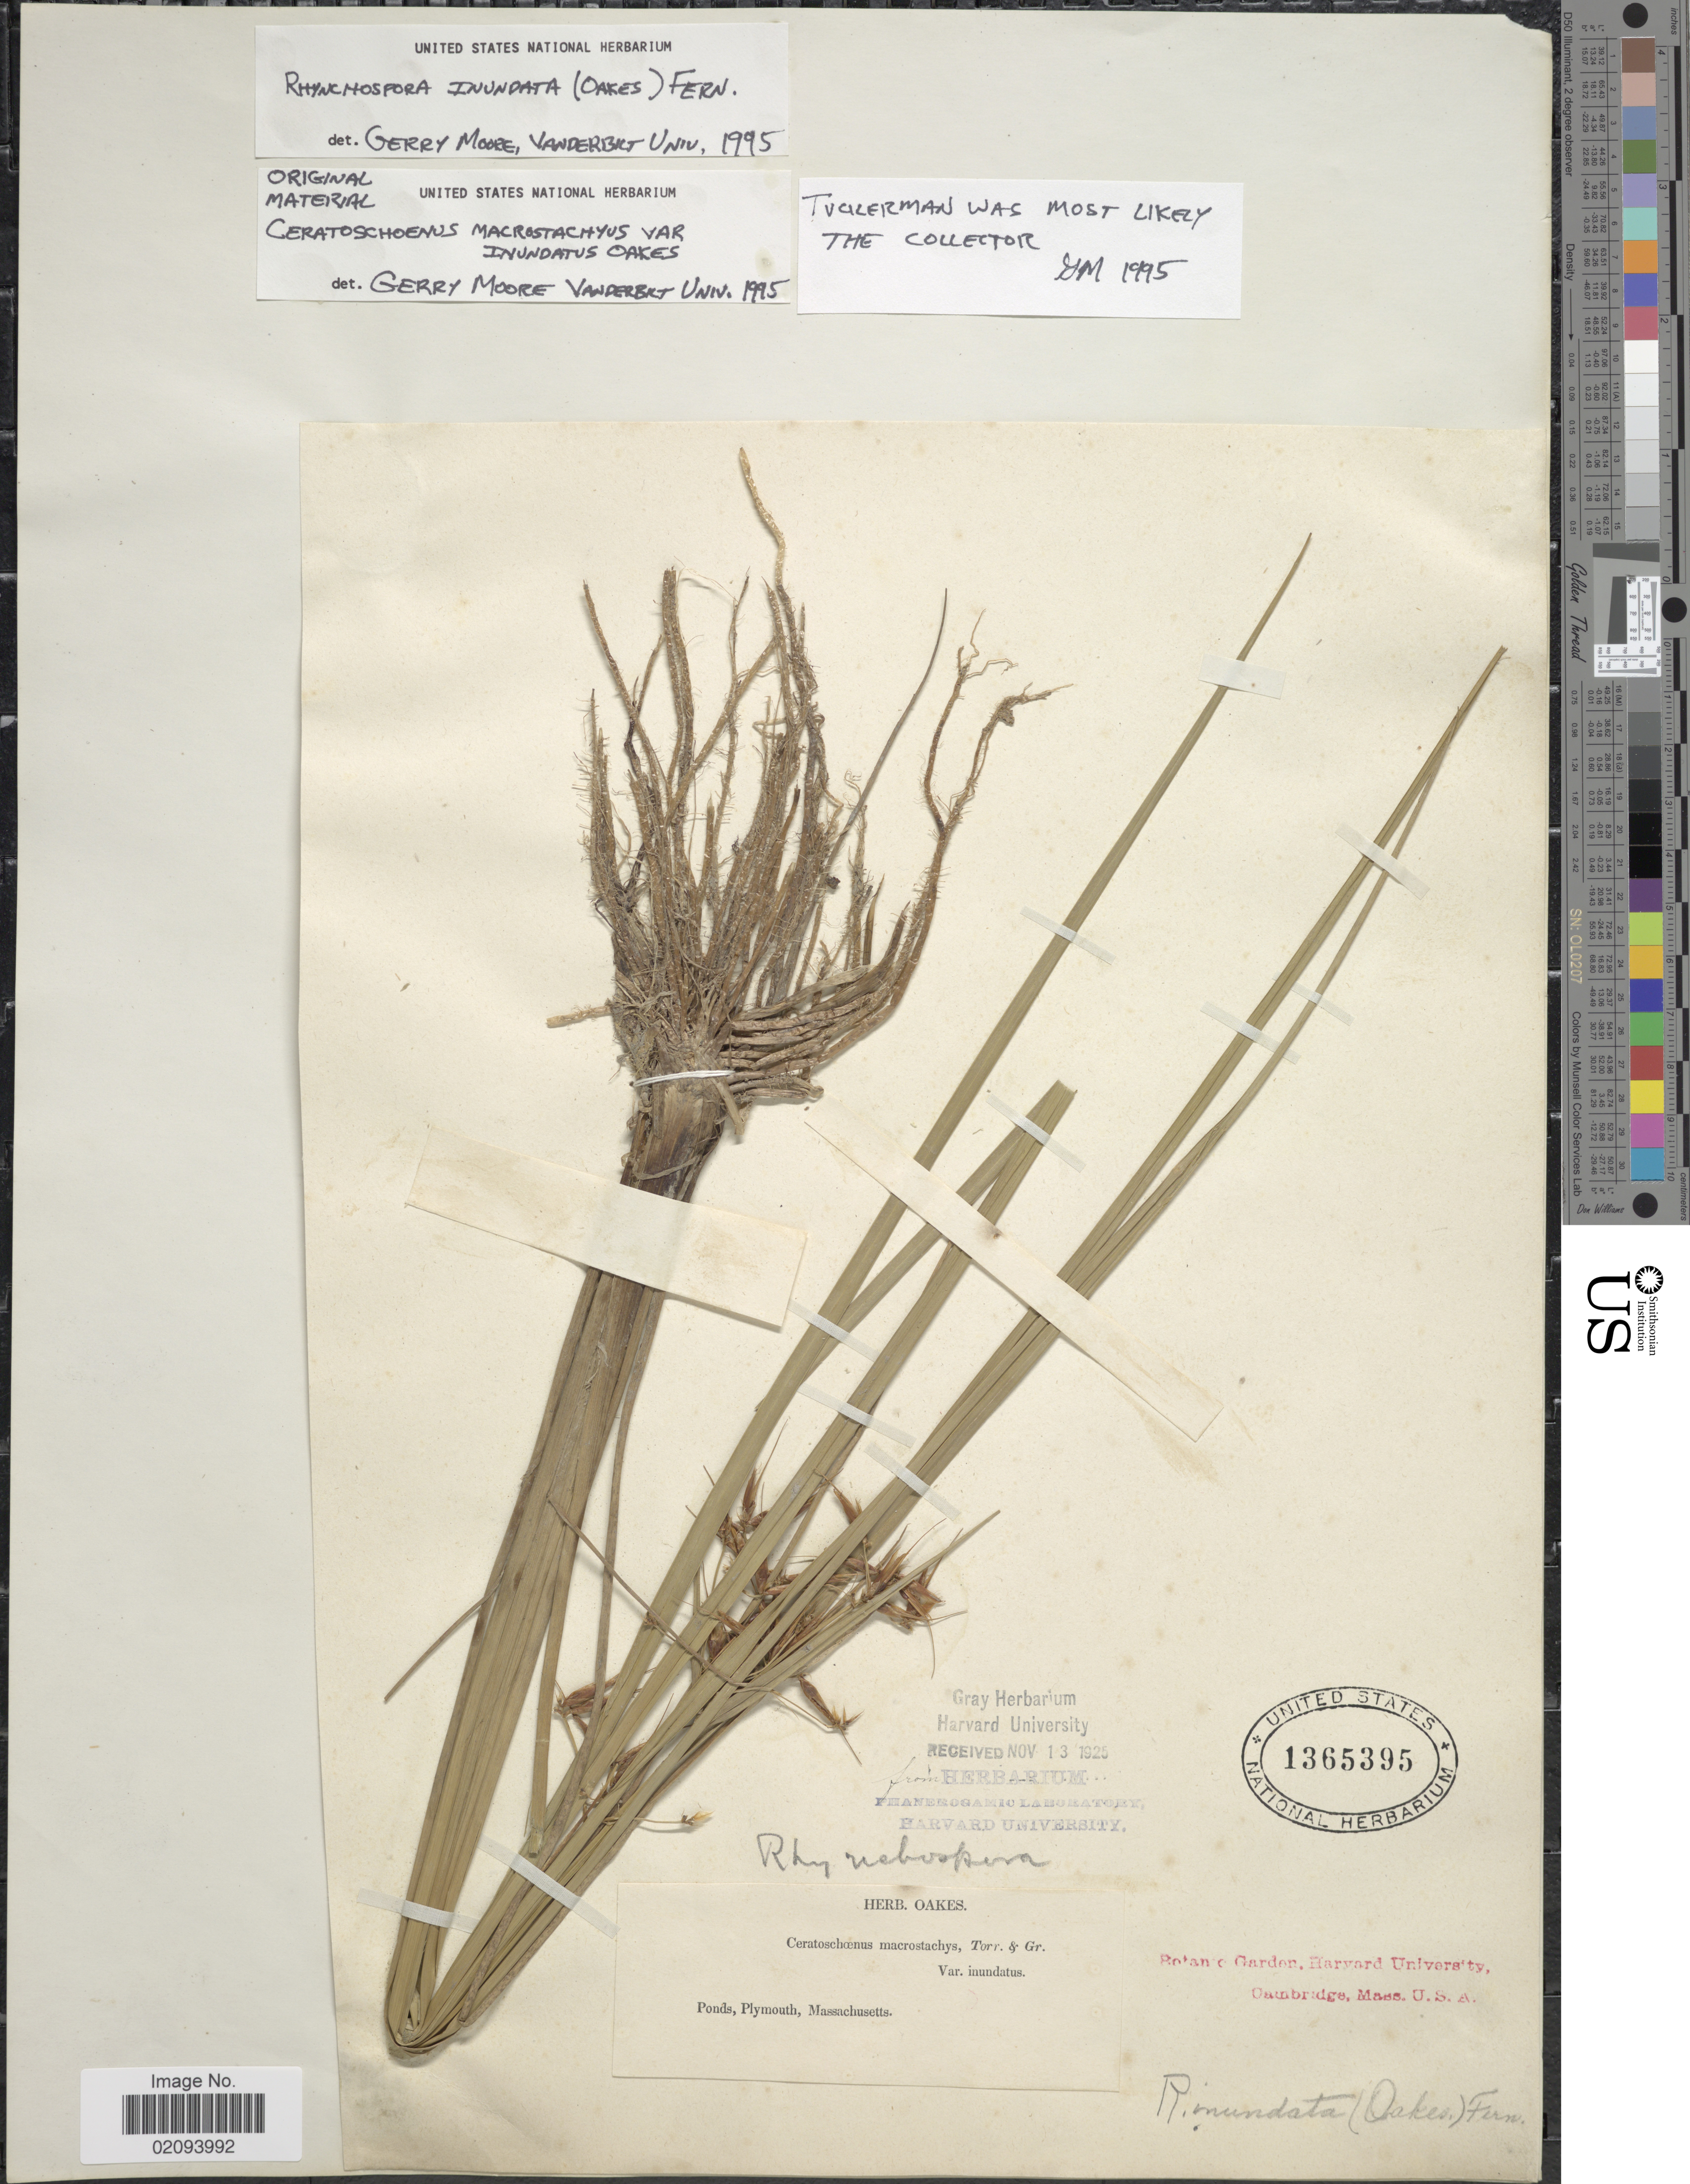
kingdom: Plantae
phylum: Tracheophyta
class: Liliopsida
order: Poales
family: Cyperaceae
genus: Rhynchospora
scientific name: Rhynchospora inundata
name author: (Oakes) Fernald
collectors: ex herb. Oakes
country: United States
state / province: Massachusetts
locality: Ponds, Plymouth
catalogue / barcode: US 1365395